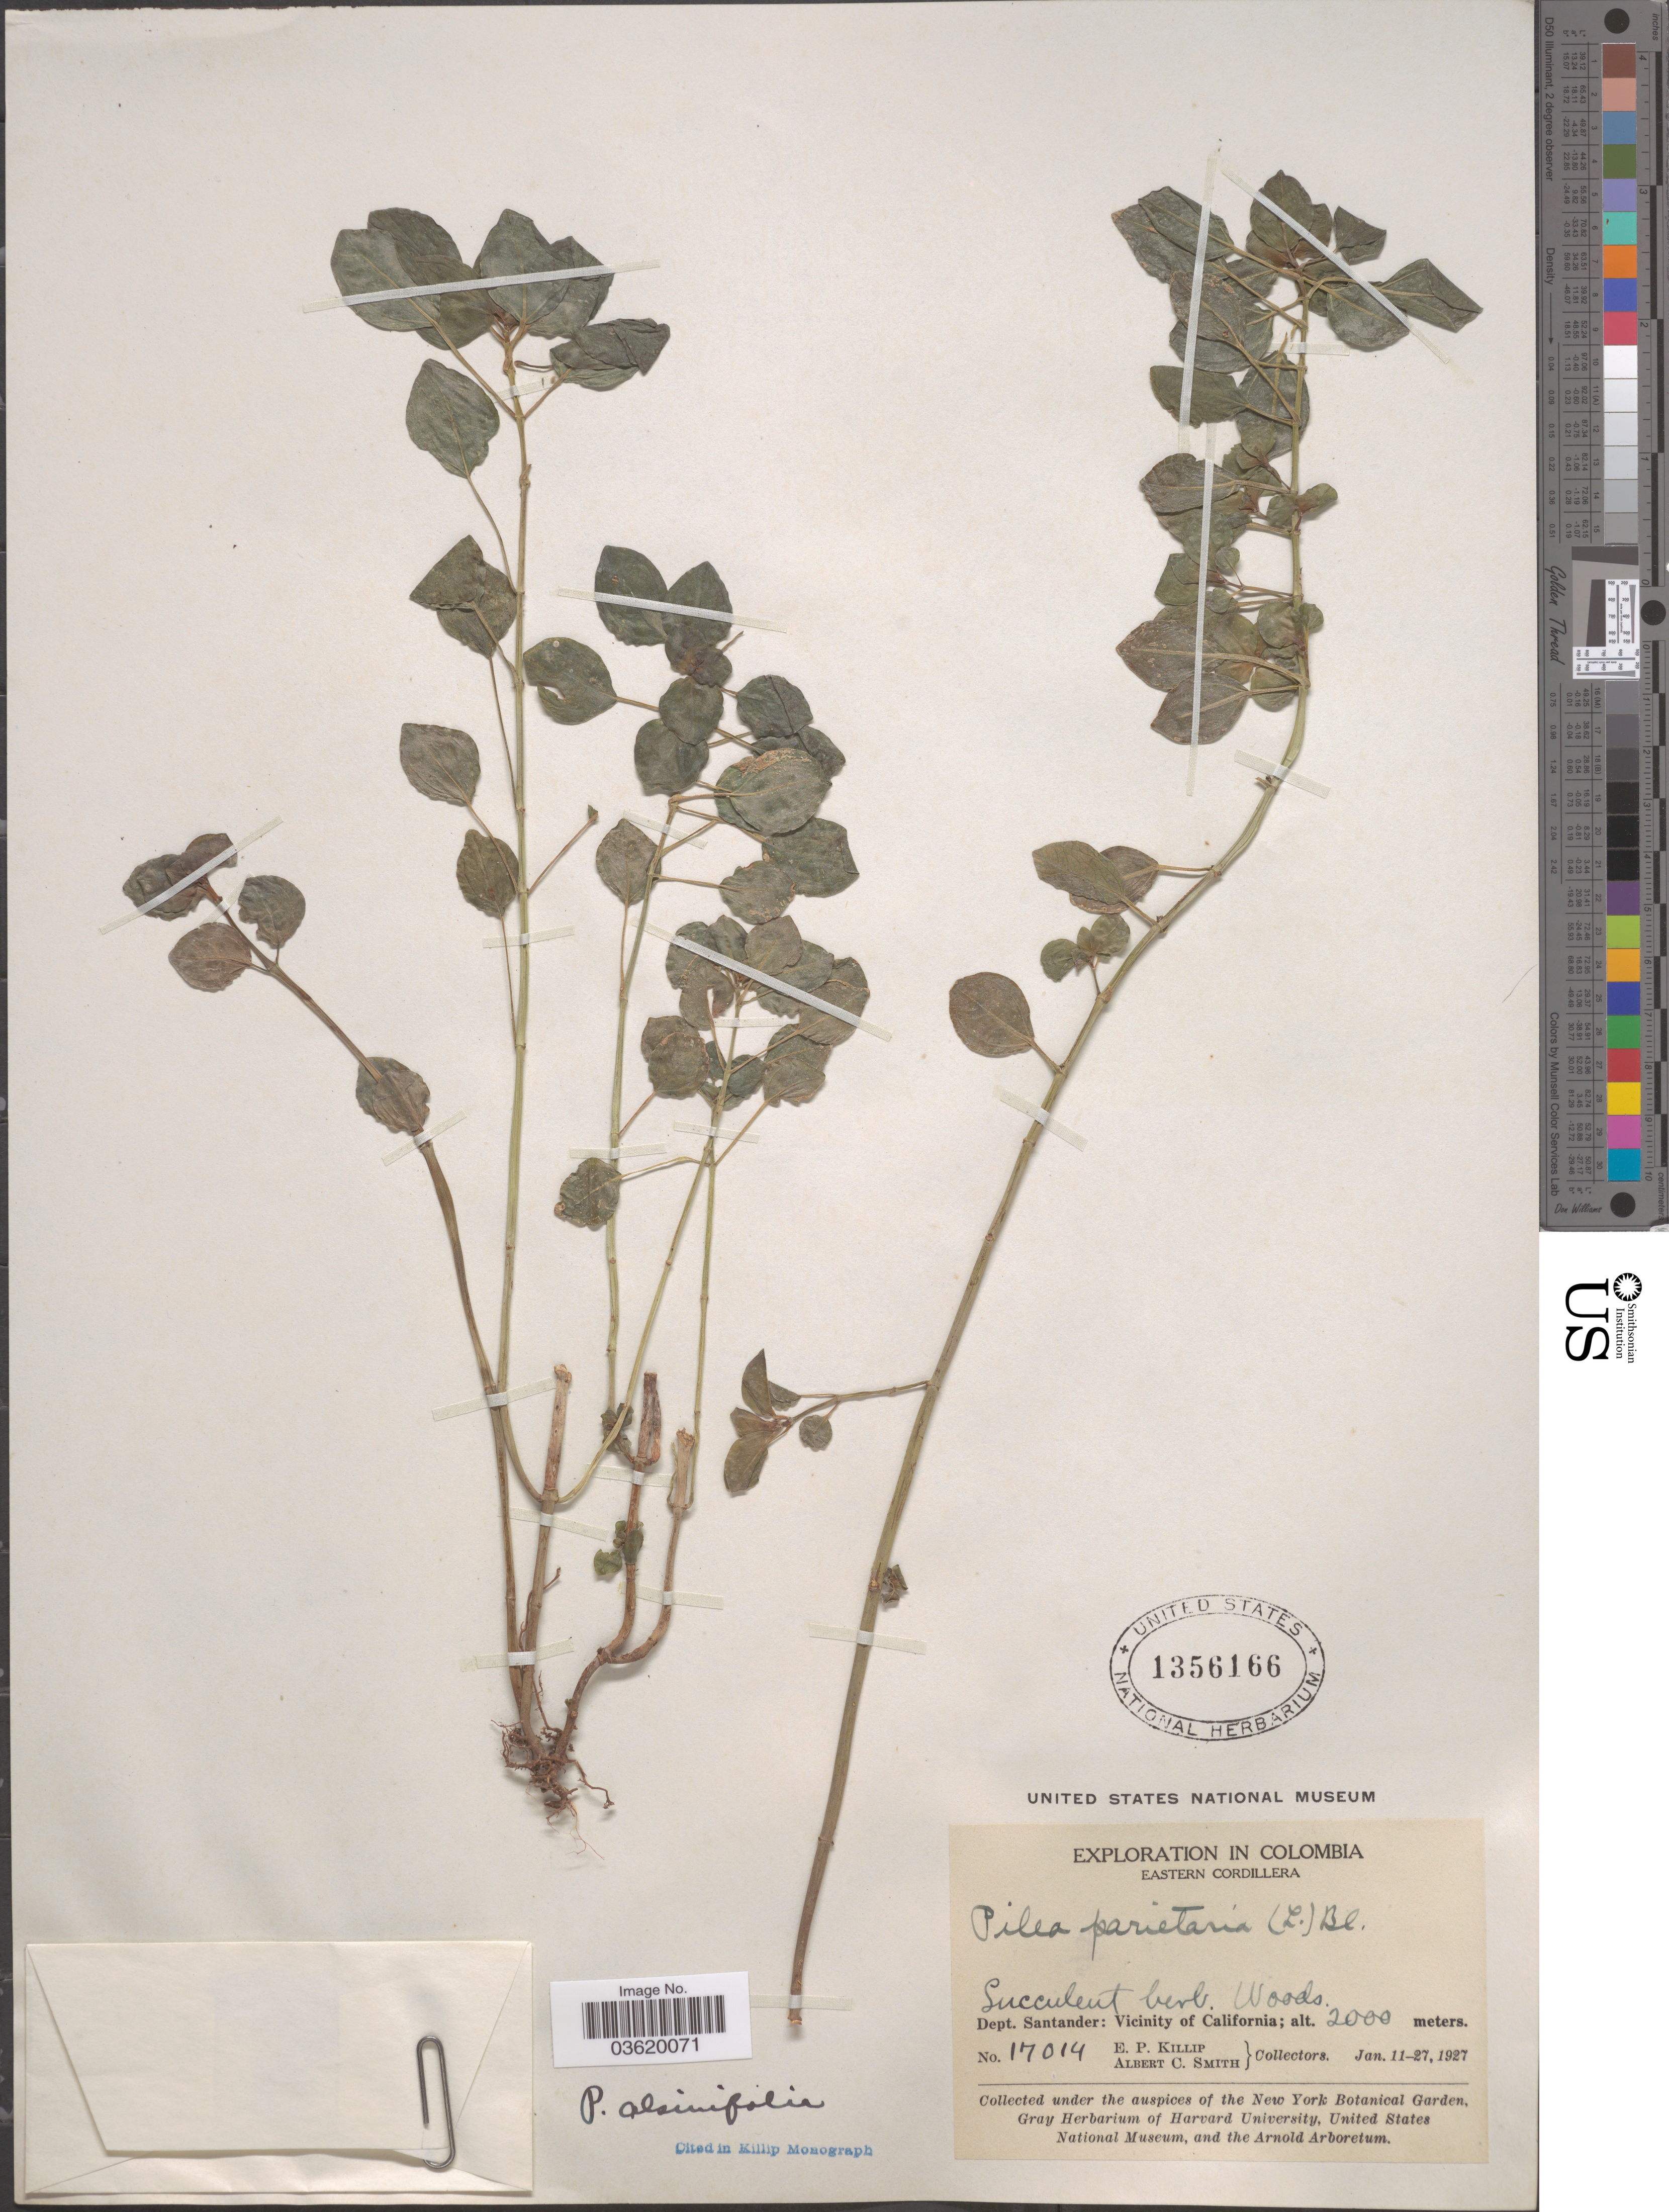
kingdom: Plantae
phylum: Tracheophyta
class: Magnoliopsida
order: Rosales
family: Urticaceae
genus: Pilea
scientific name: Pilea alsinifolia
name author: Wedd.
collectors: E. P. Killip & A. C. Smith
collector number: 17014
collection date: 1927-01-11/1927-01-27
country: Colombia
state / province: Santander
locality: Eastern Cordillera. Dept. Santander: Vicinity of California.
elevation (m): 2000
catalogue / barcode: US 1356166